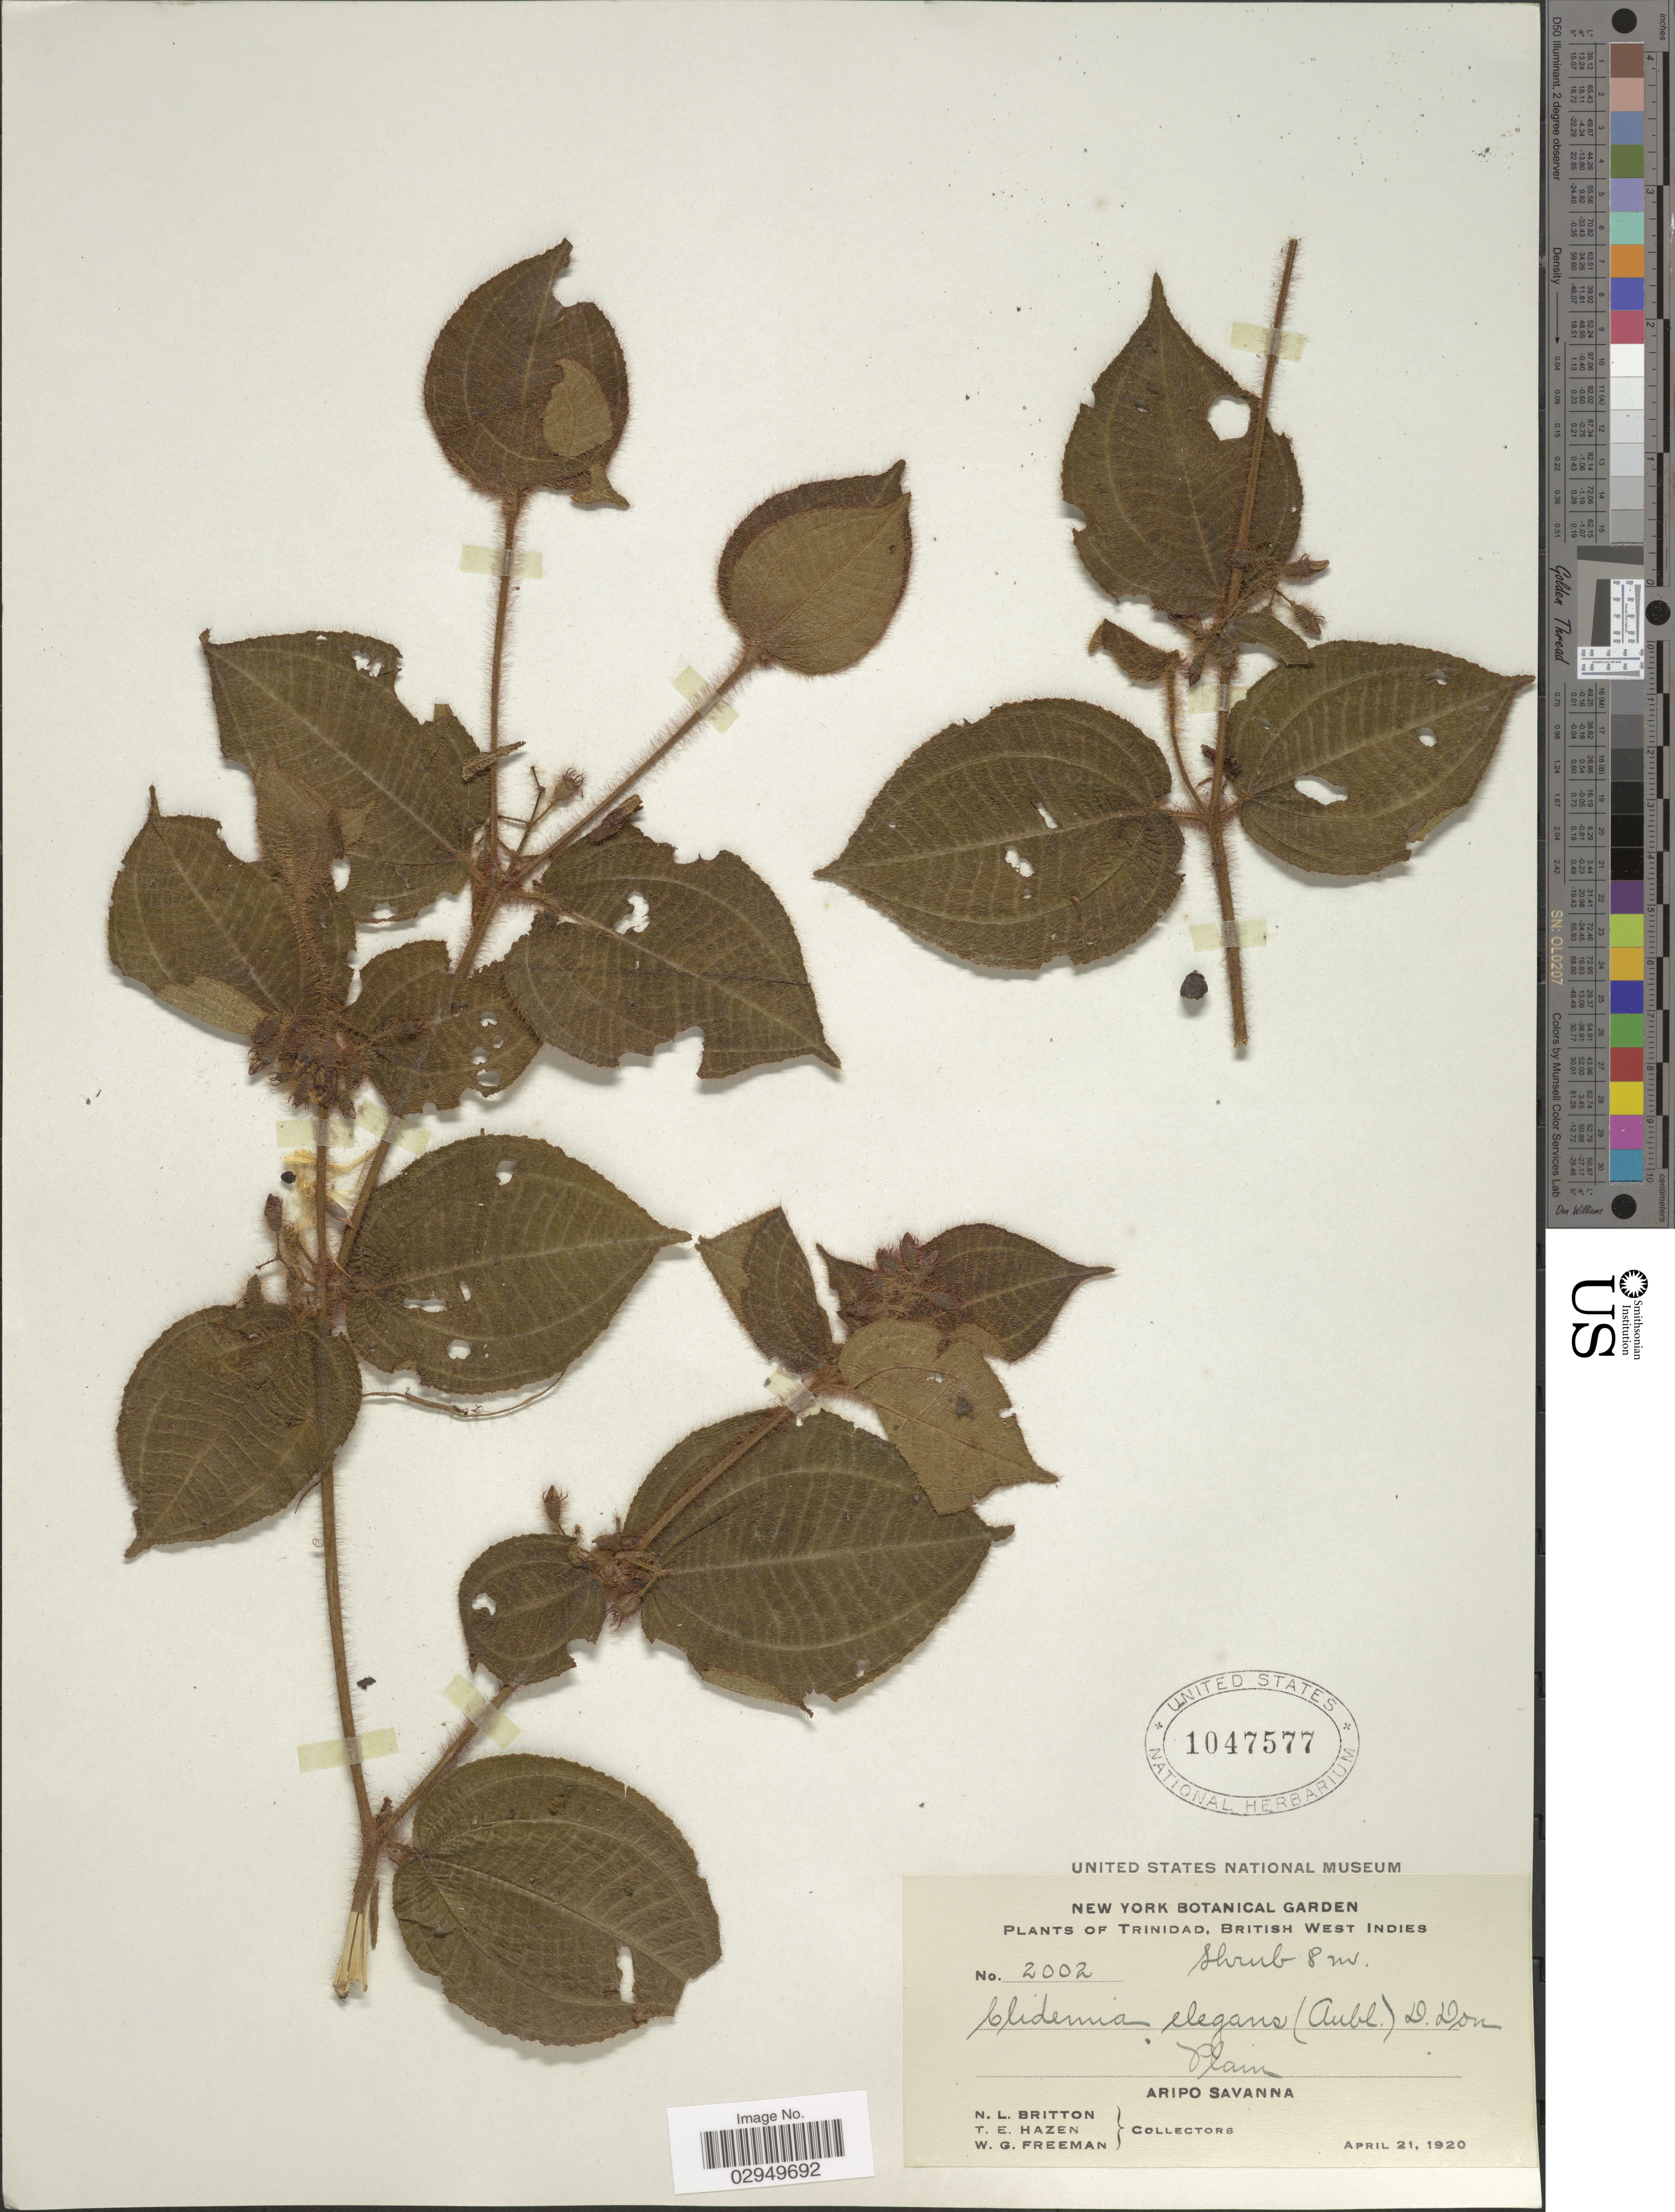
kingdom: Plantae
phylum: Tracheophyta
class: Magnoliopsida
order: Myrtales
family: Melastomataceae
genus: Clidemia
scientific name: Clidemia hirta var. elegans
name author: (Aubl.) Griseb.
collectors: N. Britton, T. E. Hazen & W. Freeman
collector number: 2002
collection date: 1920-04-21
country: Trinidad and Tobago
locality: Trinidad. Aripo Savanna.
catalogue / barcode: US 1047577